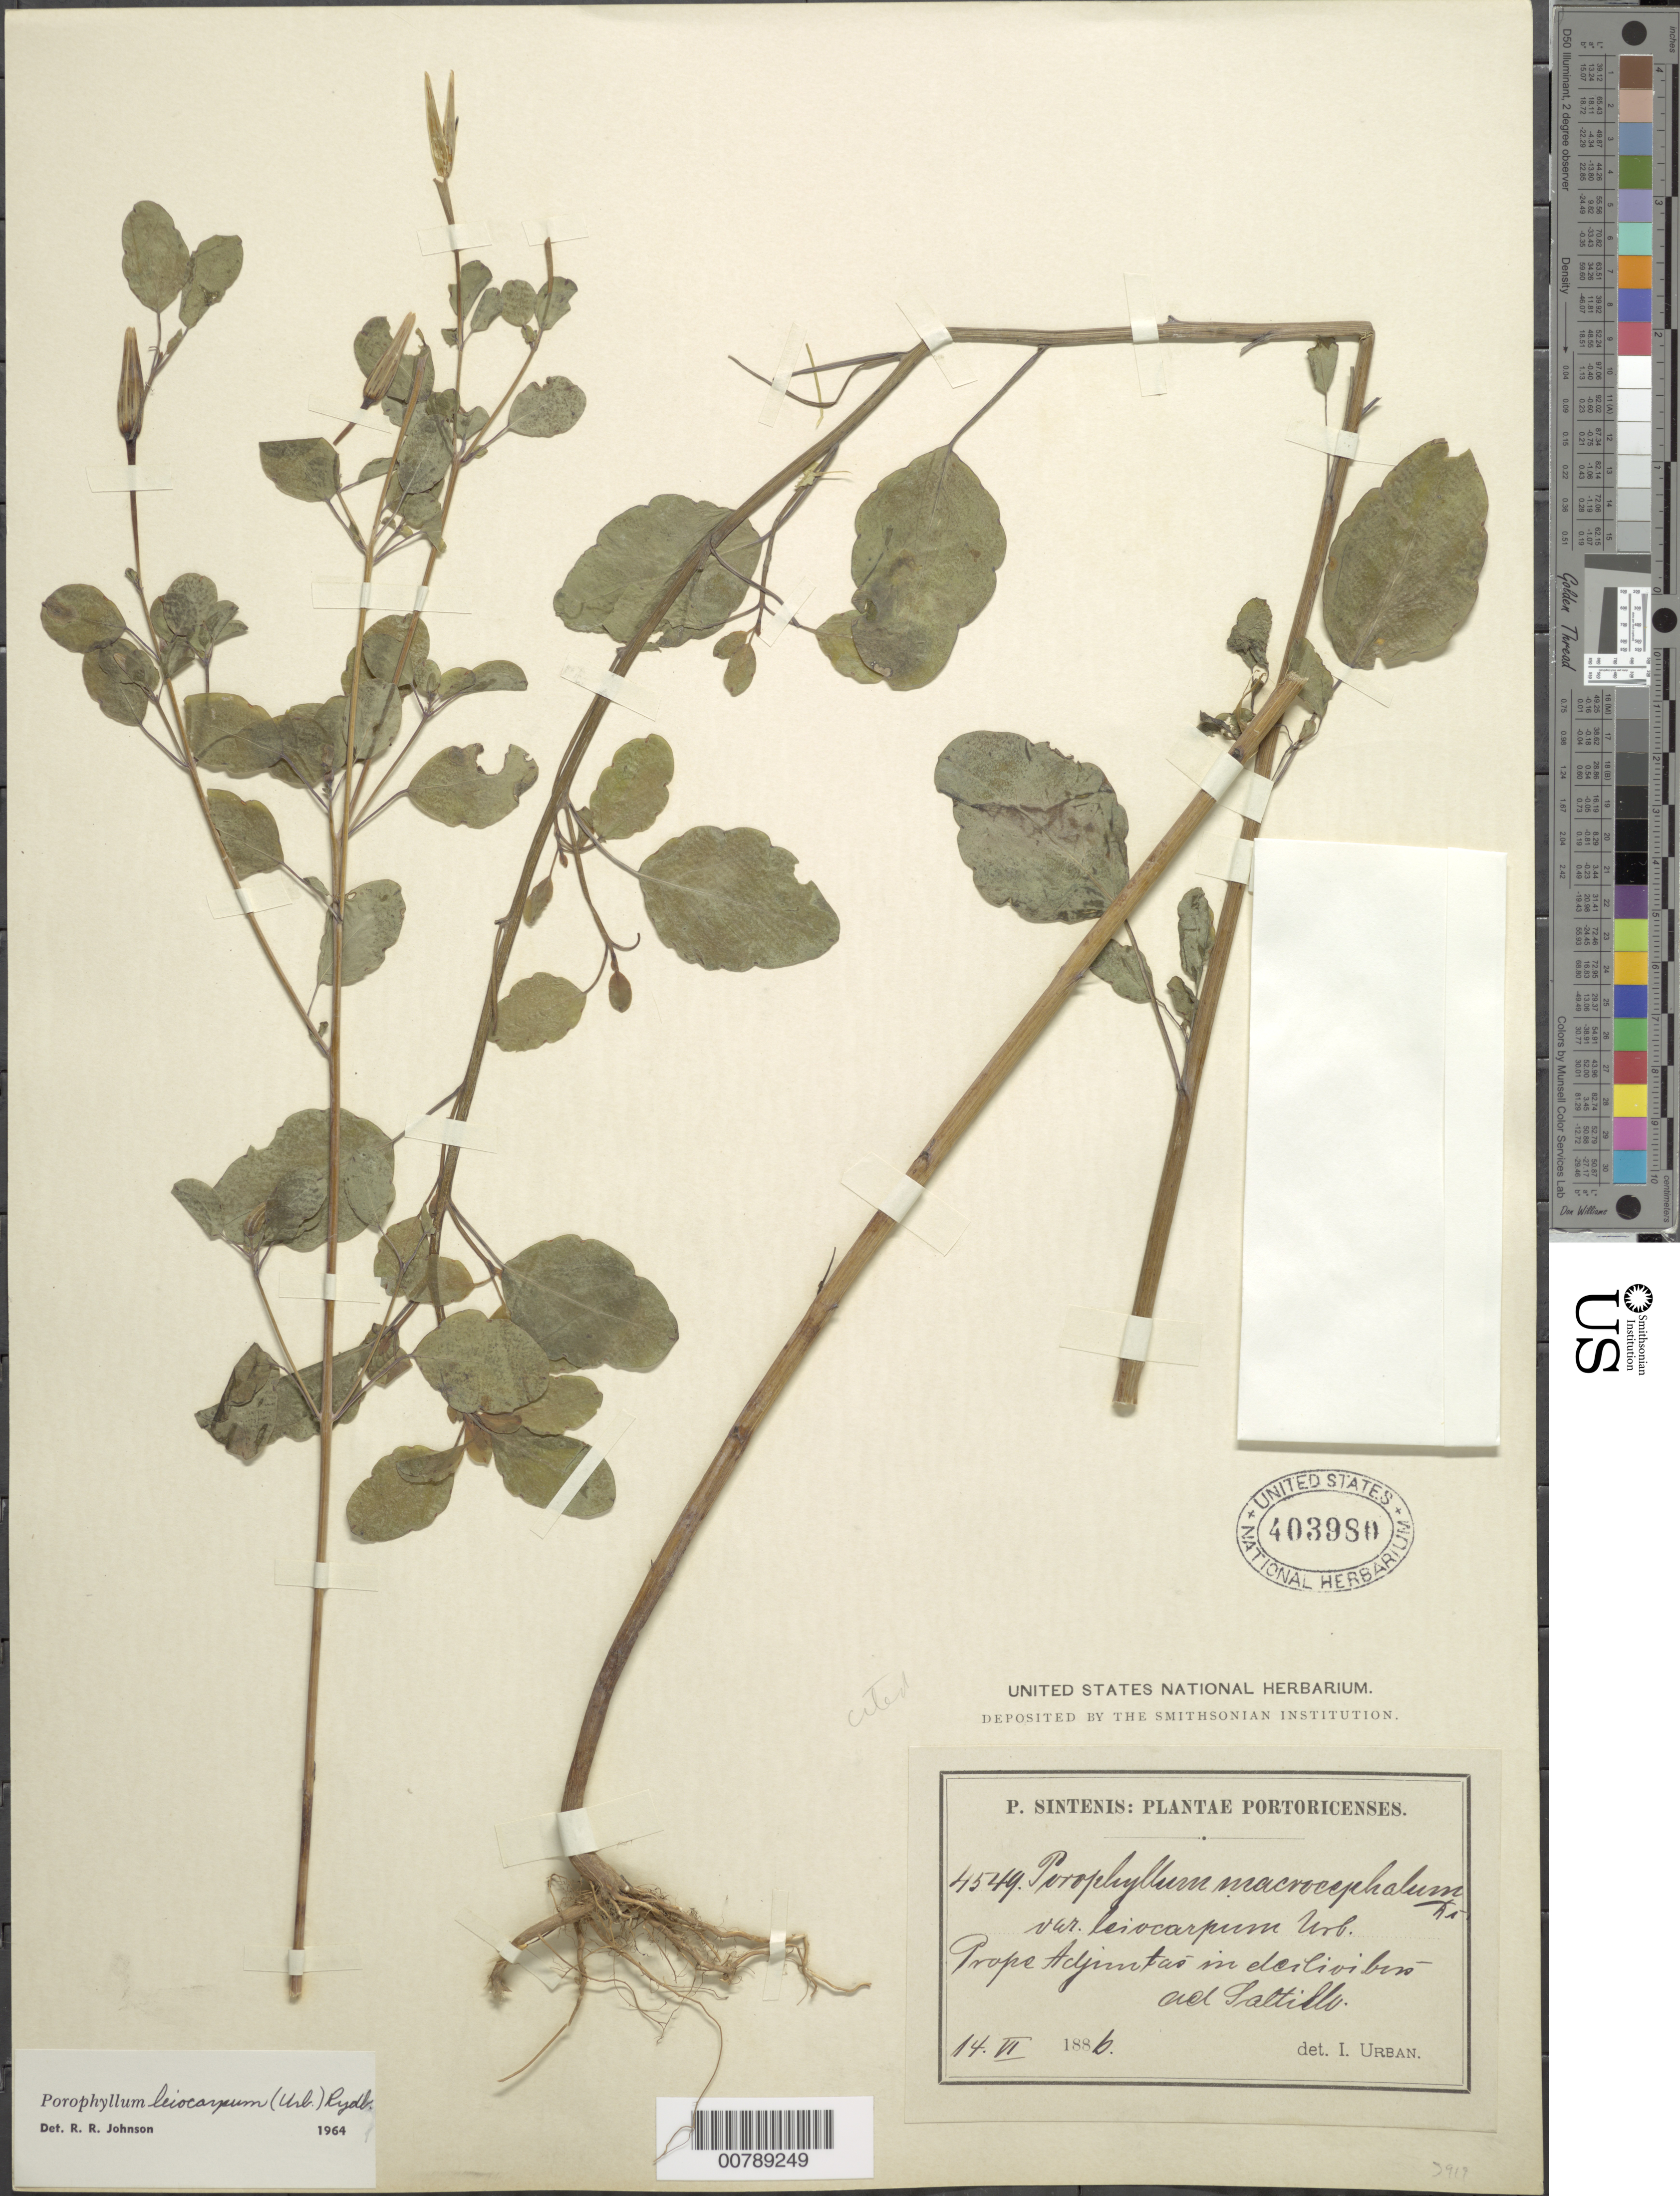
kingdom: Plantae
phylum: Tracheophyta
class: Magnoliopsida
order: Asterales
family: Asteraceae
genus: Porophyllum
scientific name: Porophyllum leiocarpum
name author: (Urb.) Rydb.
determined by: Johnson, R. R.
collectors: P. Sintenis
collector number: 4549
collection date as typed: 14 Jun 1886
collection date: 1886-06-14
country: Puerto Rico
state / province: Adjuntas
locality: Prope Adjuntas in declivibus ad Saltillo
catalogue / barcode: US 403980